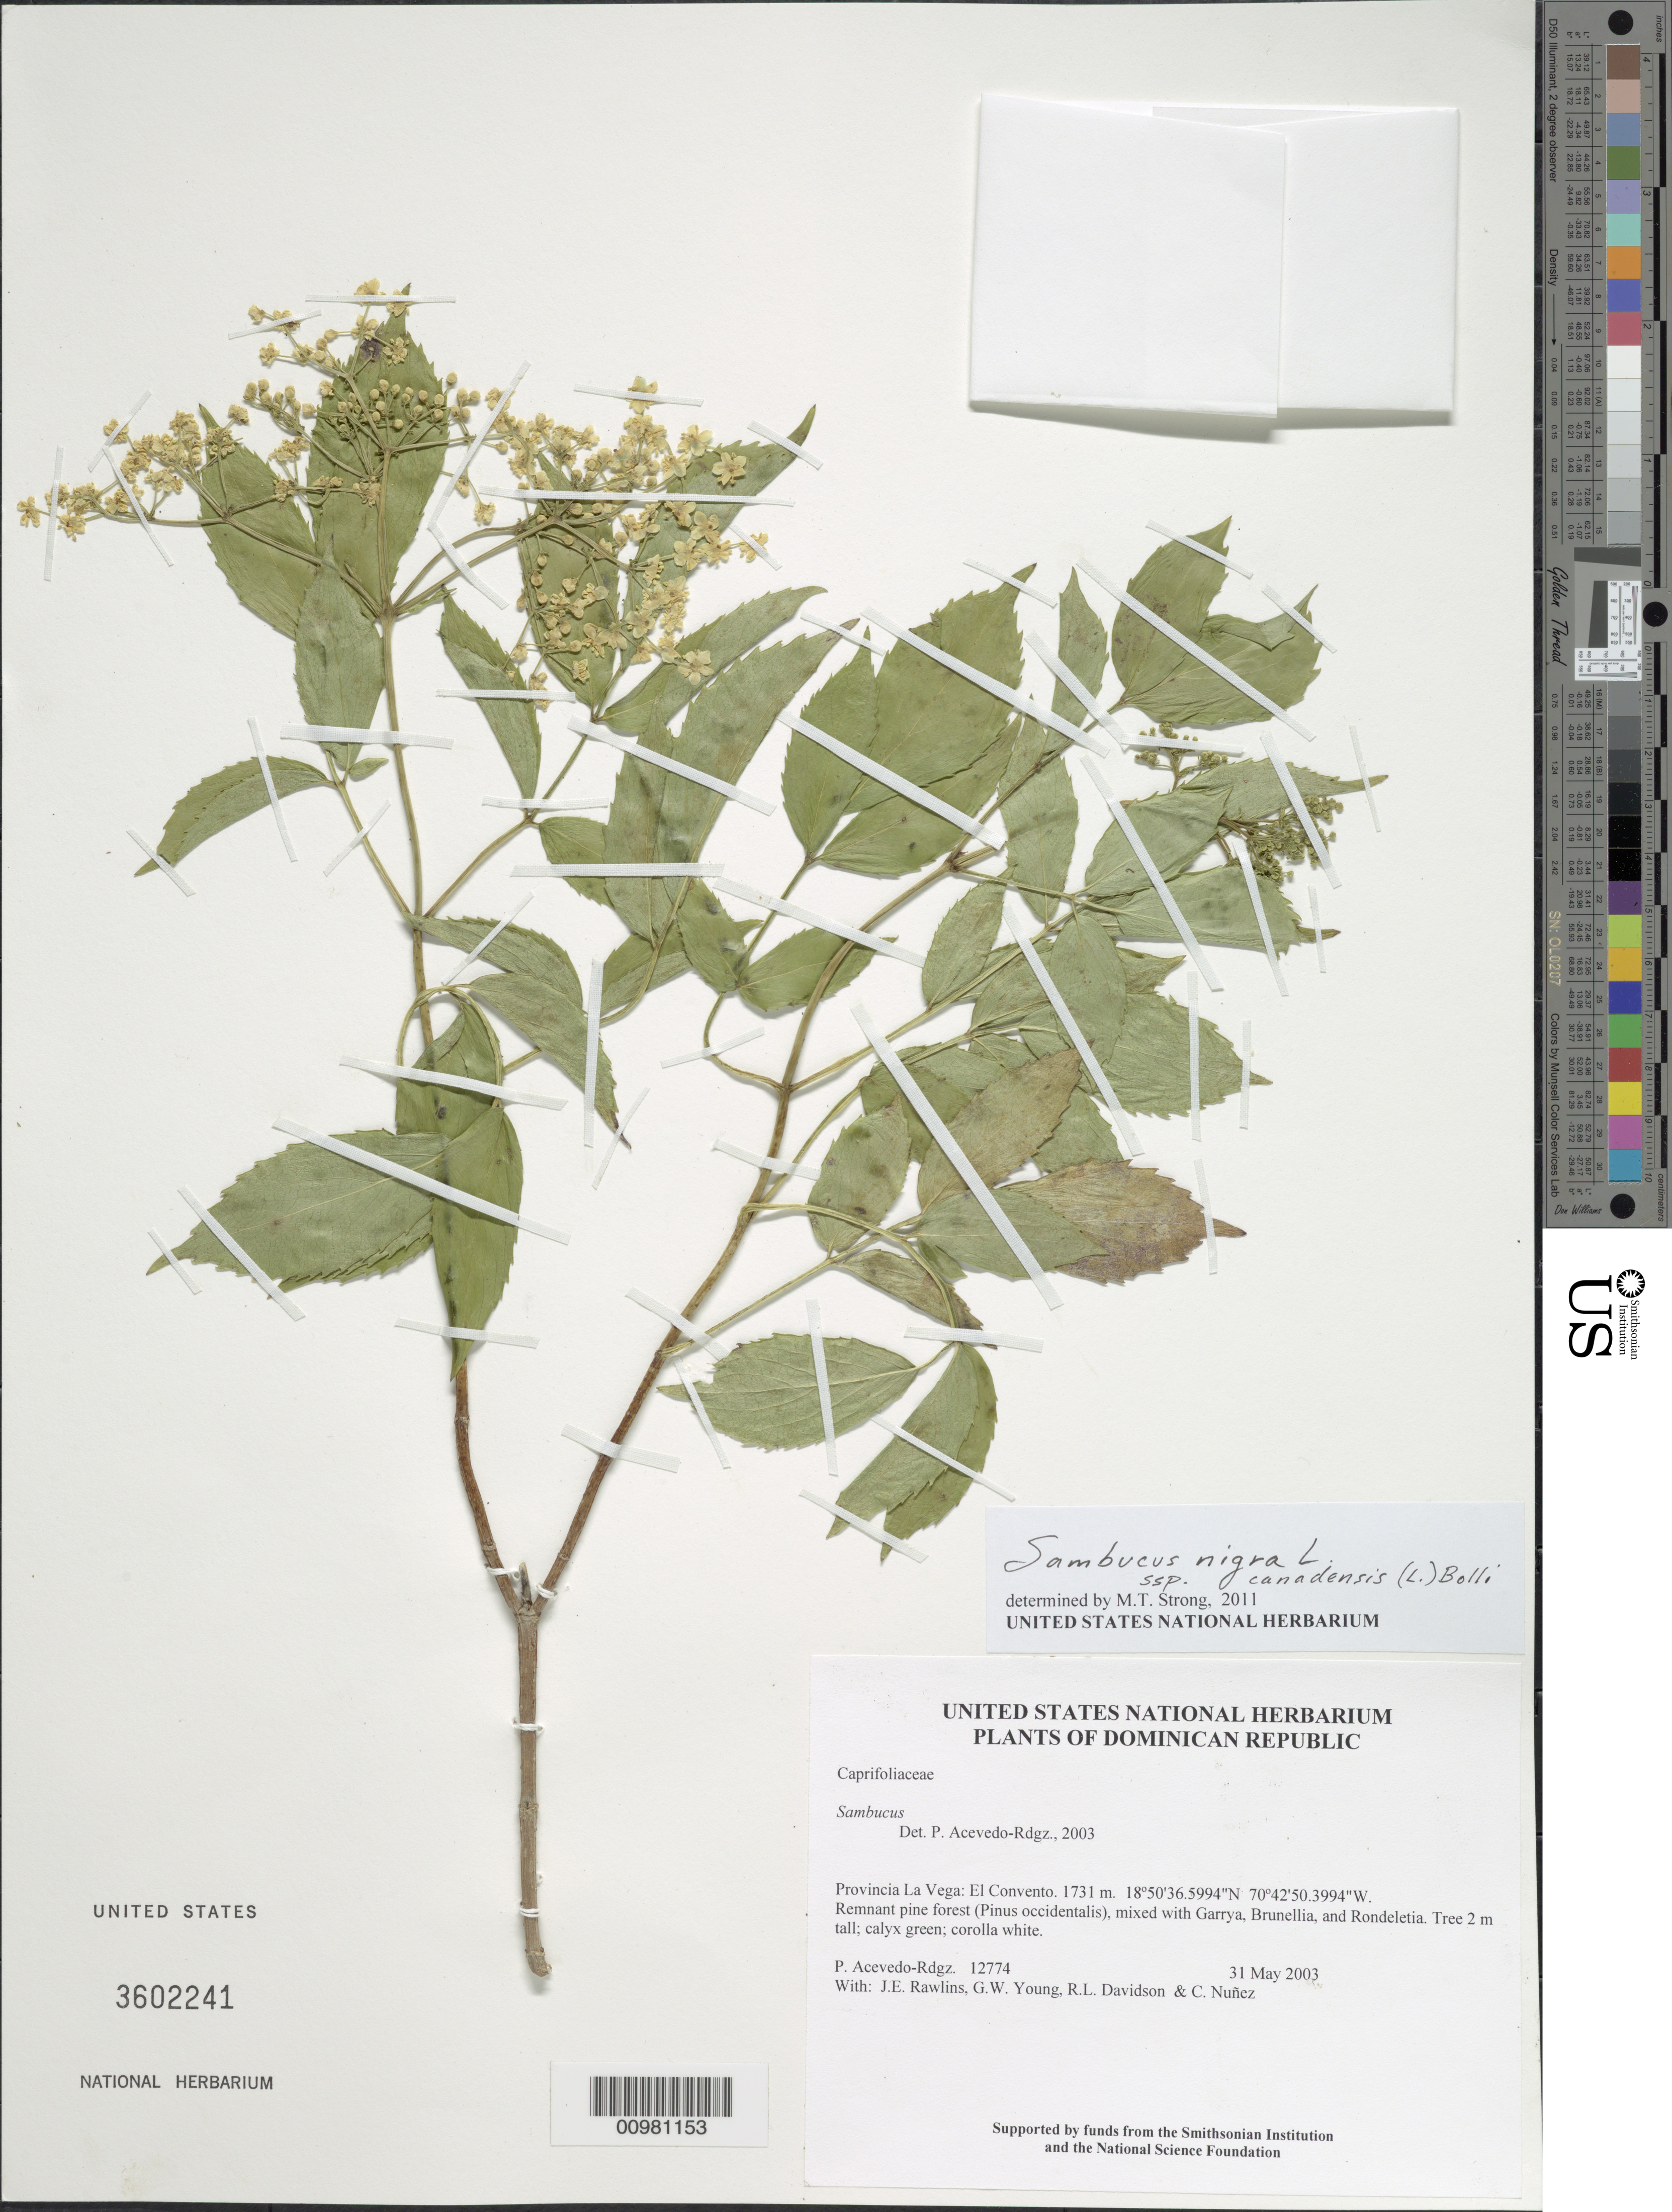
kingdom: Plantae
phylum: Tracheophyta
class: Magnoliopsida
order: Dipsacales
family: Viburnaceae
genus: Sambucus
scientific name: Sambucus nigra subsp. canadensis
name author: (L.) Bolli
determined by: Strong, M. T., (US), Smithsonian Institution - National Museum of Natural History (UNITED STATES)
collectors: P. Acevedo-Rodr., J. Rawlins, G. Young, R. Davidson & C. Nunez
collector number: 12774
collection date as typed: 31 May 2003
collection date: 2003-05-31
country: Dominican Republic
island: Hispaniola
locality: Provincia La Vega: El Convento.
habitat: Remnant pine forest (Pinus occidentalis), mixed with Garrya, Brunellia, and Rondeletia.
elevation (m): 1731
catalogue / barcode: US 3602241